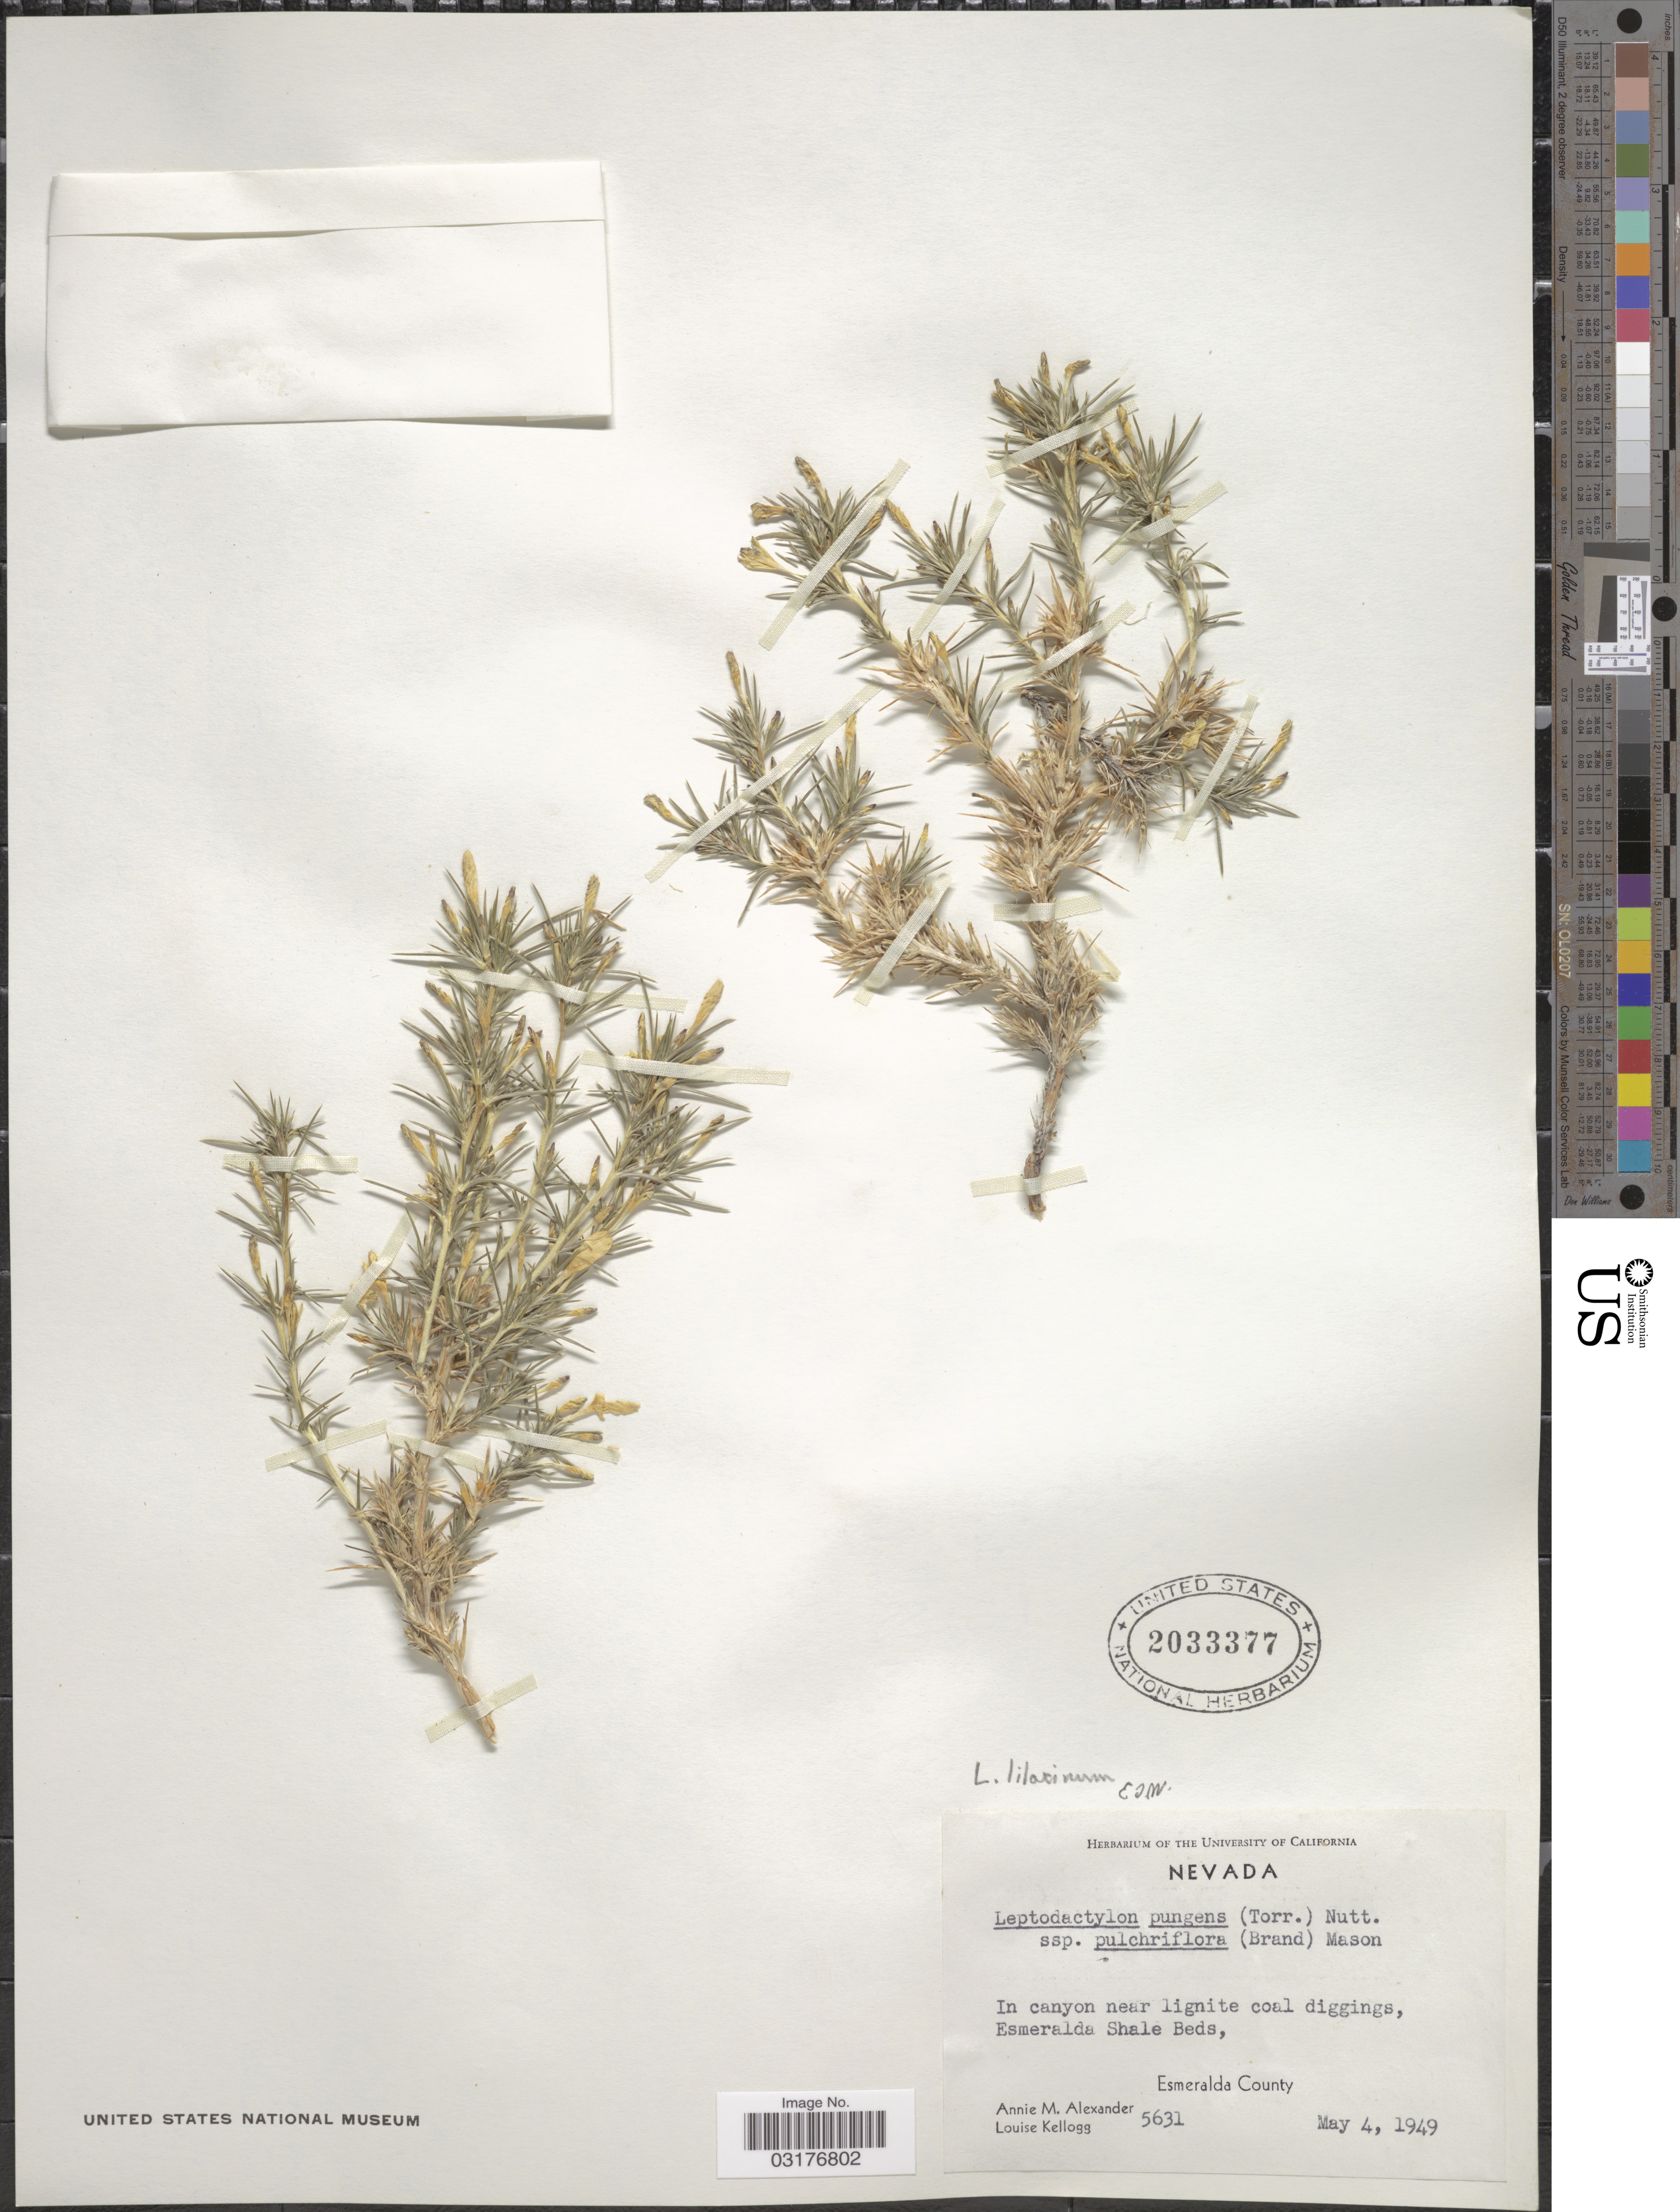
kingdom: Plantae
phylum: Tracheophyta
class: Magnoliopsida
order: Ericales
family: Polemoniaceae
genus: Linanthus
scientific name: Linanthus pungens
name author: (Torr.) J.M. Porter & L.A. Johnson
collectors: A. M. Alexander & L. Kellogg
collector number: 5631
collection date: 1949-05-04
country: United States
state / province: Nevada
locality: Esmeralda Shale Beds, Esmeralda County.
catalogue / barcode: US 2033377